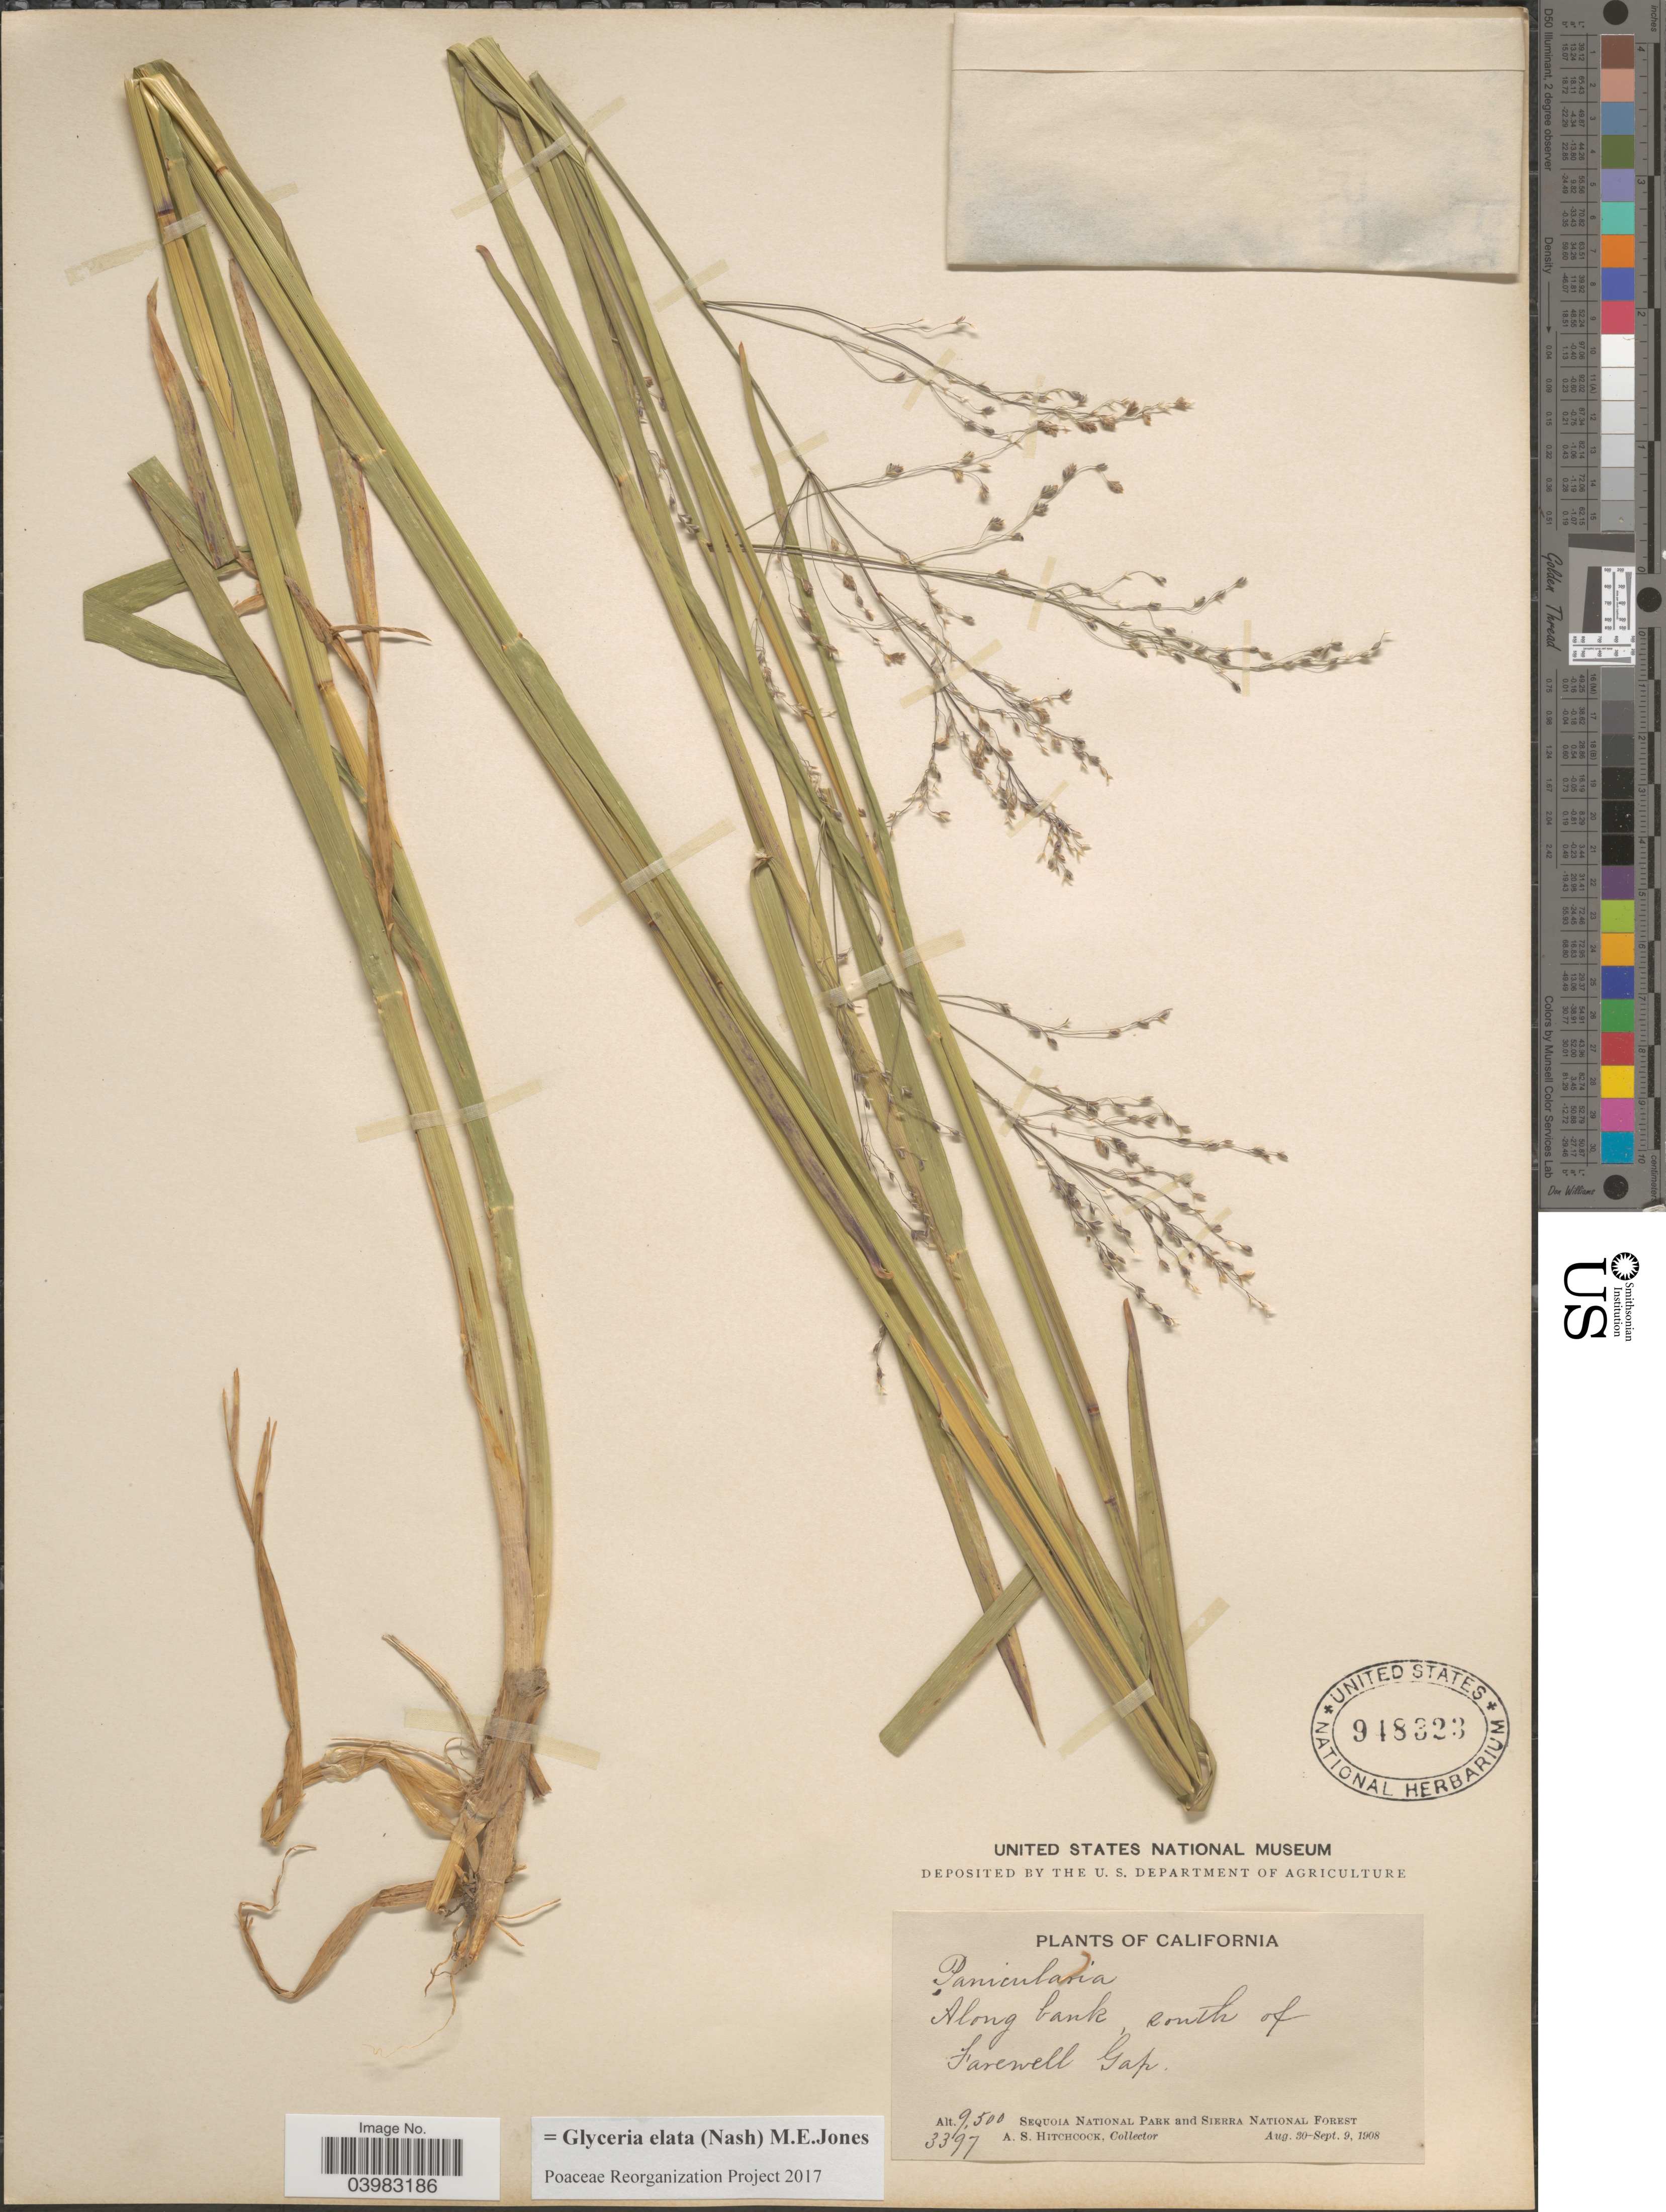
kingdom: Plantae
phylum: Tracheophyta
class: Liliopsida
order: Poales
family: Poaceae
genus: Glyceria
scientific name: Glyceria elata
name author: (Nash) M.E. Jones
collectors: A. S. Hitchcock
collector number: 3397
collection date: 1908-08-30/1908-09-09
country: United States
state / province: California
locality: Along bank, south of Farewell Gap. Sequoia National Park and Sierra National Forest.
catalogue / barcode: US 948323